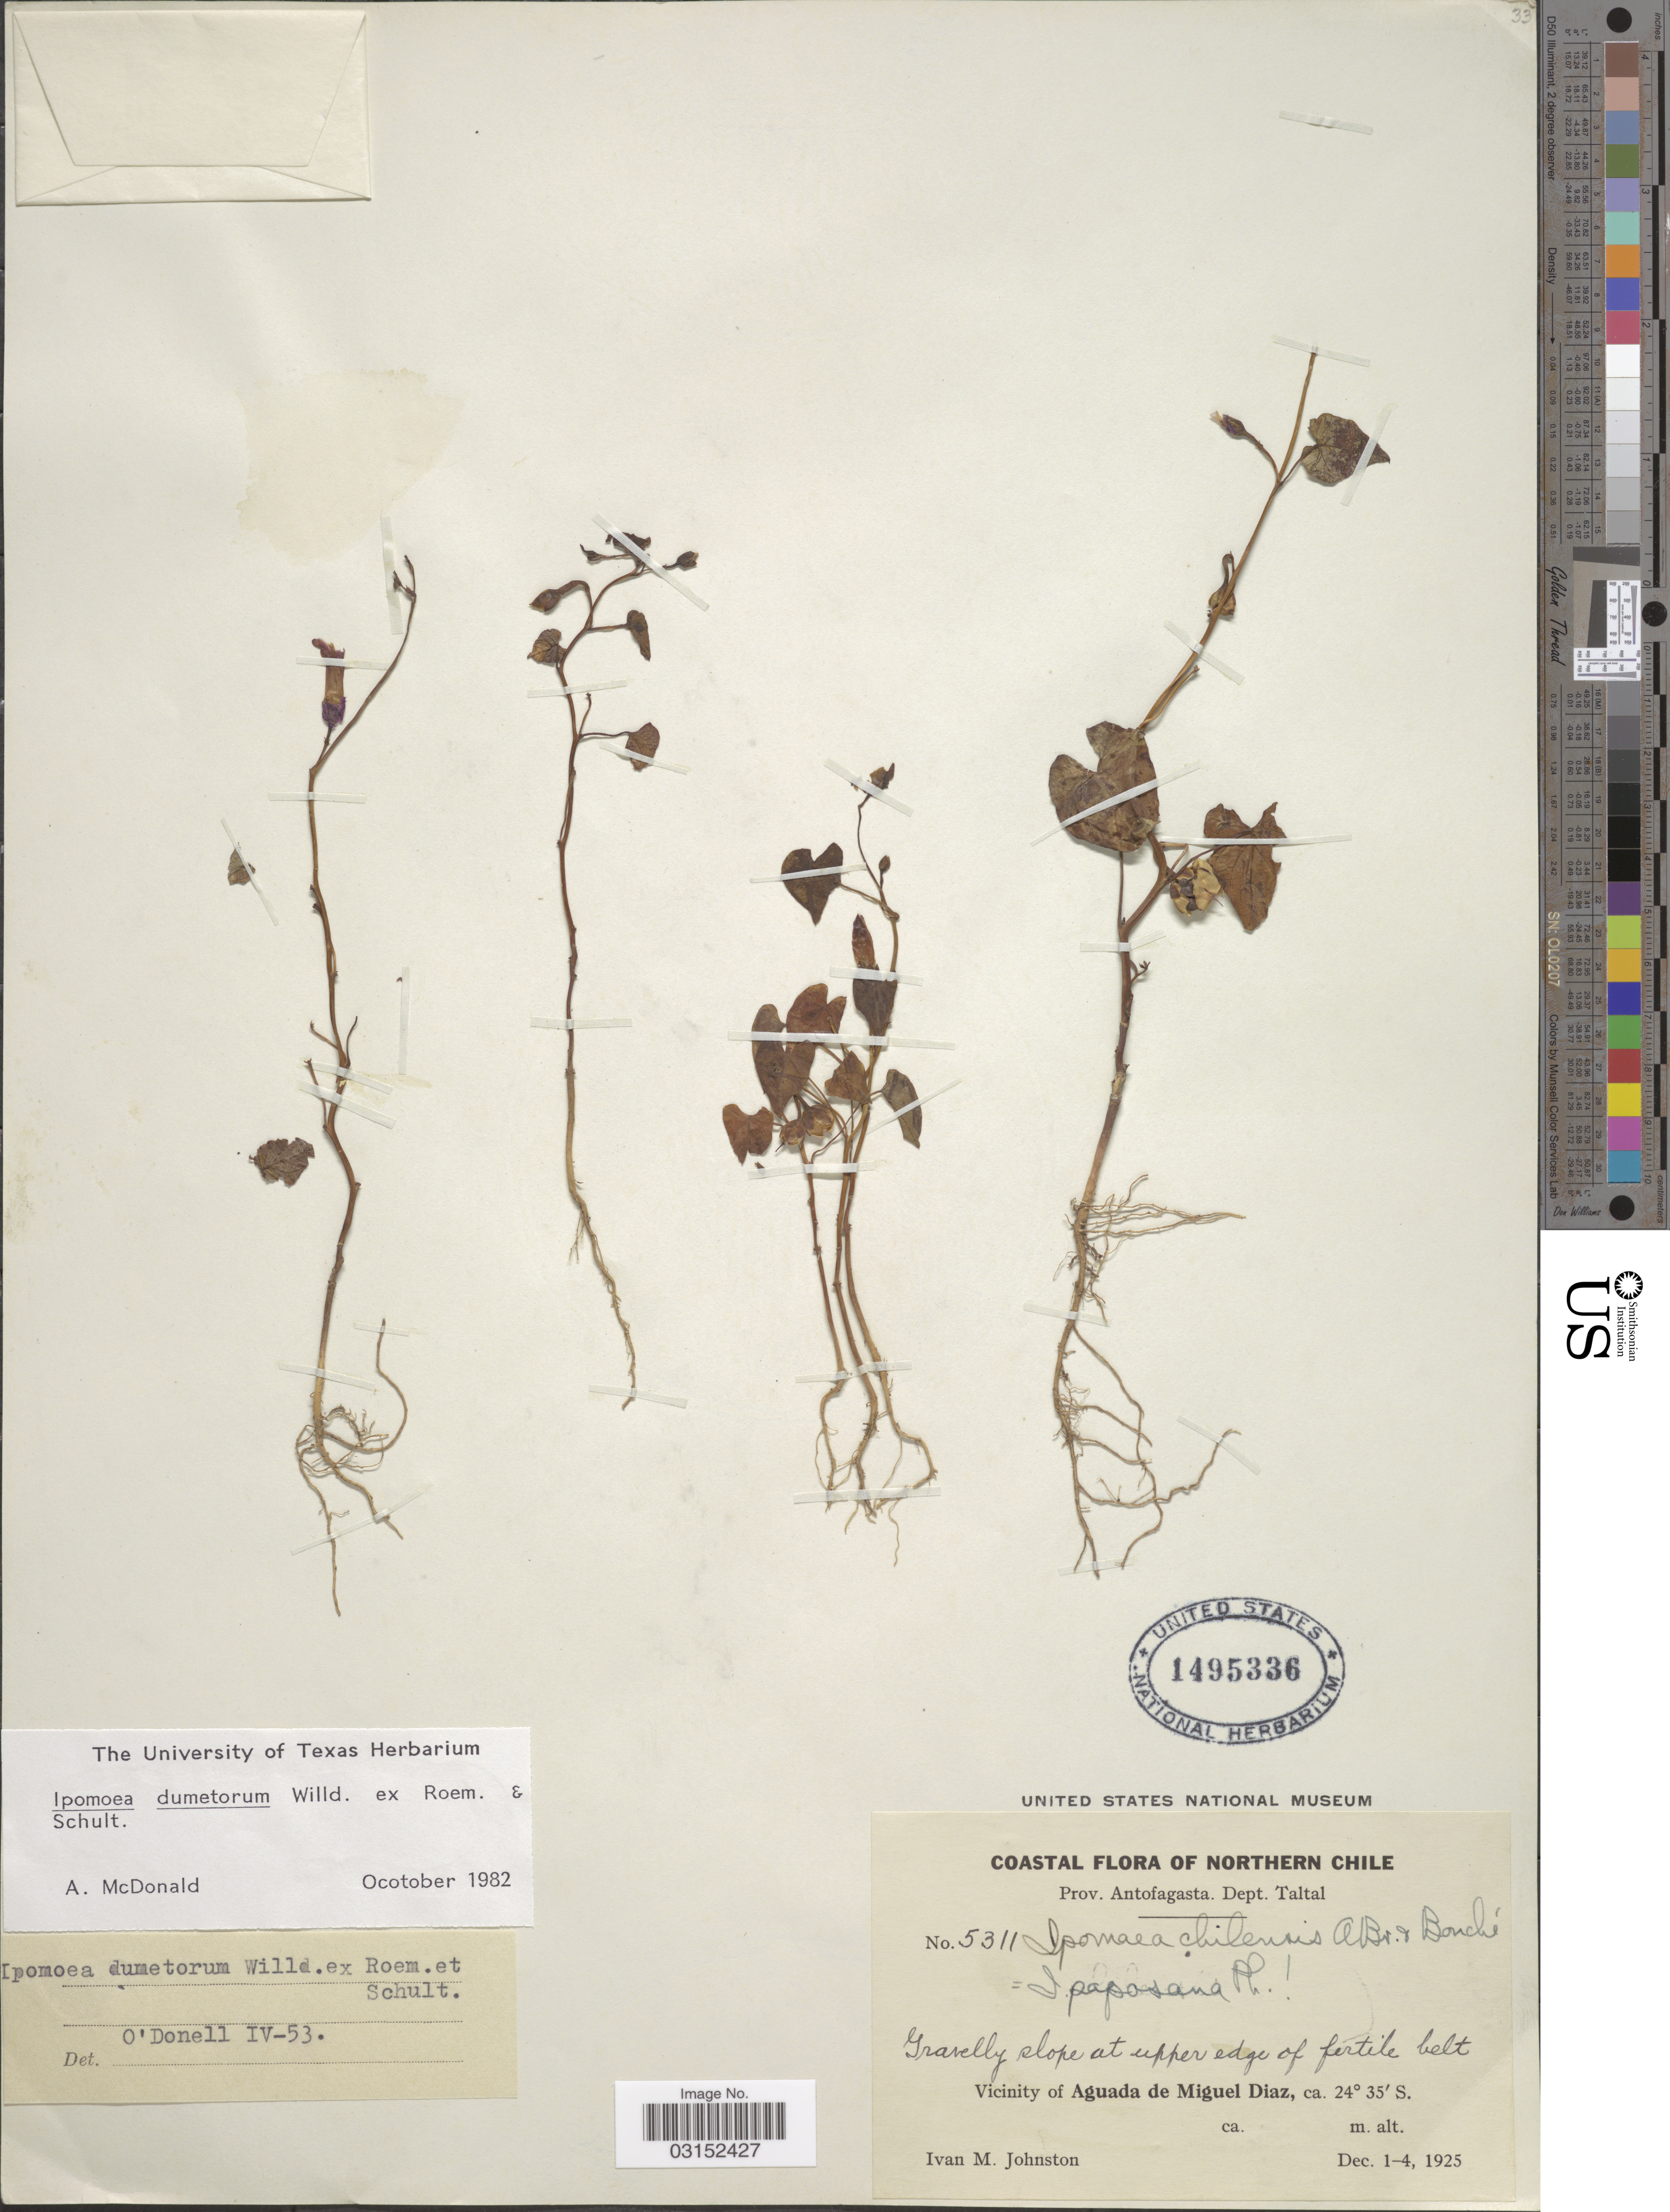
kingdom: Plantae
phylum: Tracheophyta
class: Magnoliopsida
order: Solanales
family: Convolvulaceae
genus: Ipomoea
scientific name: Ipomoea dumetorum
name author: Willd.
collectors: I.M. Johnston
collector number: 5311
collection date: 1925-12-01/1925-12-04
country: Chile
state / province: Antofagasta (II)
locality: Coastal, Northern Chile, Prov. Antofagasta, Dept. Taltal, Vicinity of Aguada de Miguel Diaz.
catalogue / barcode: US 1495336